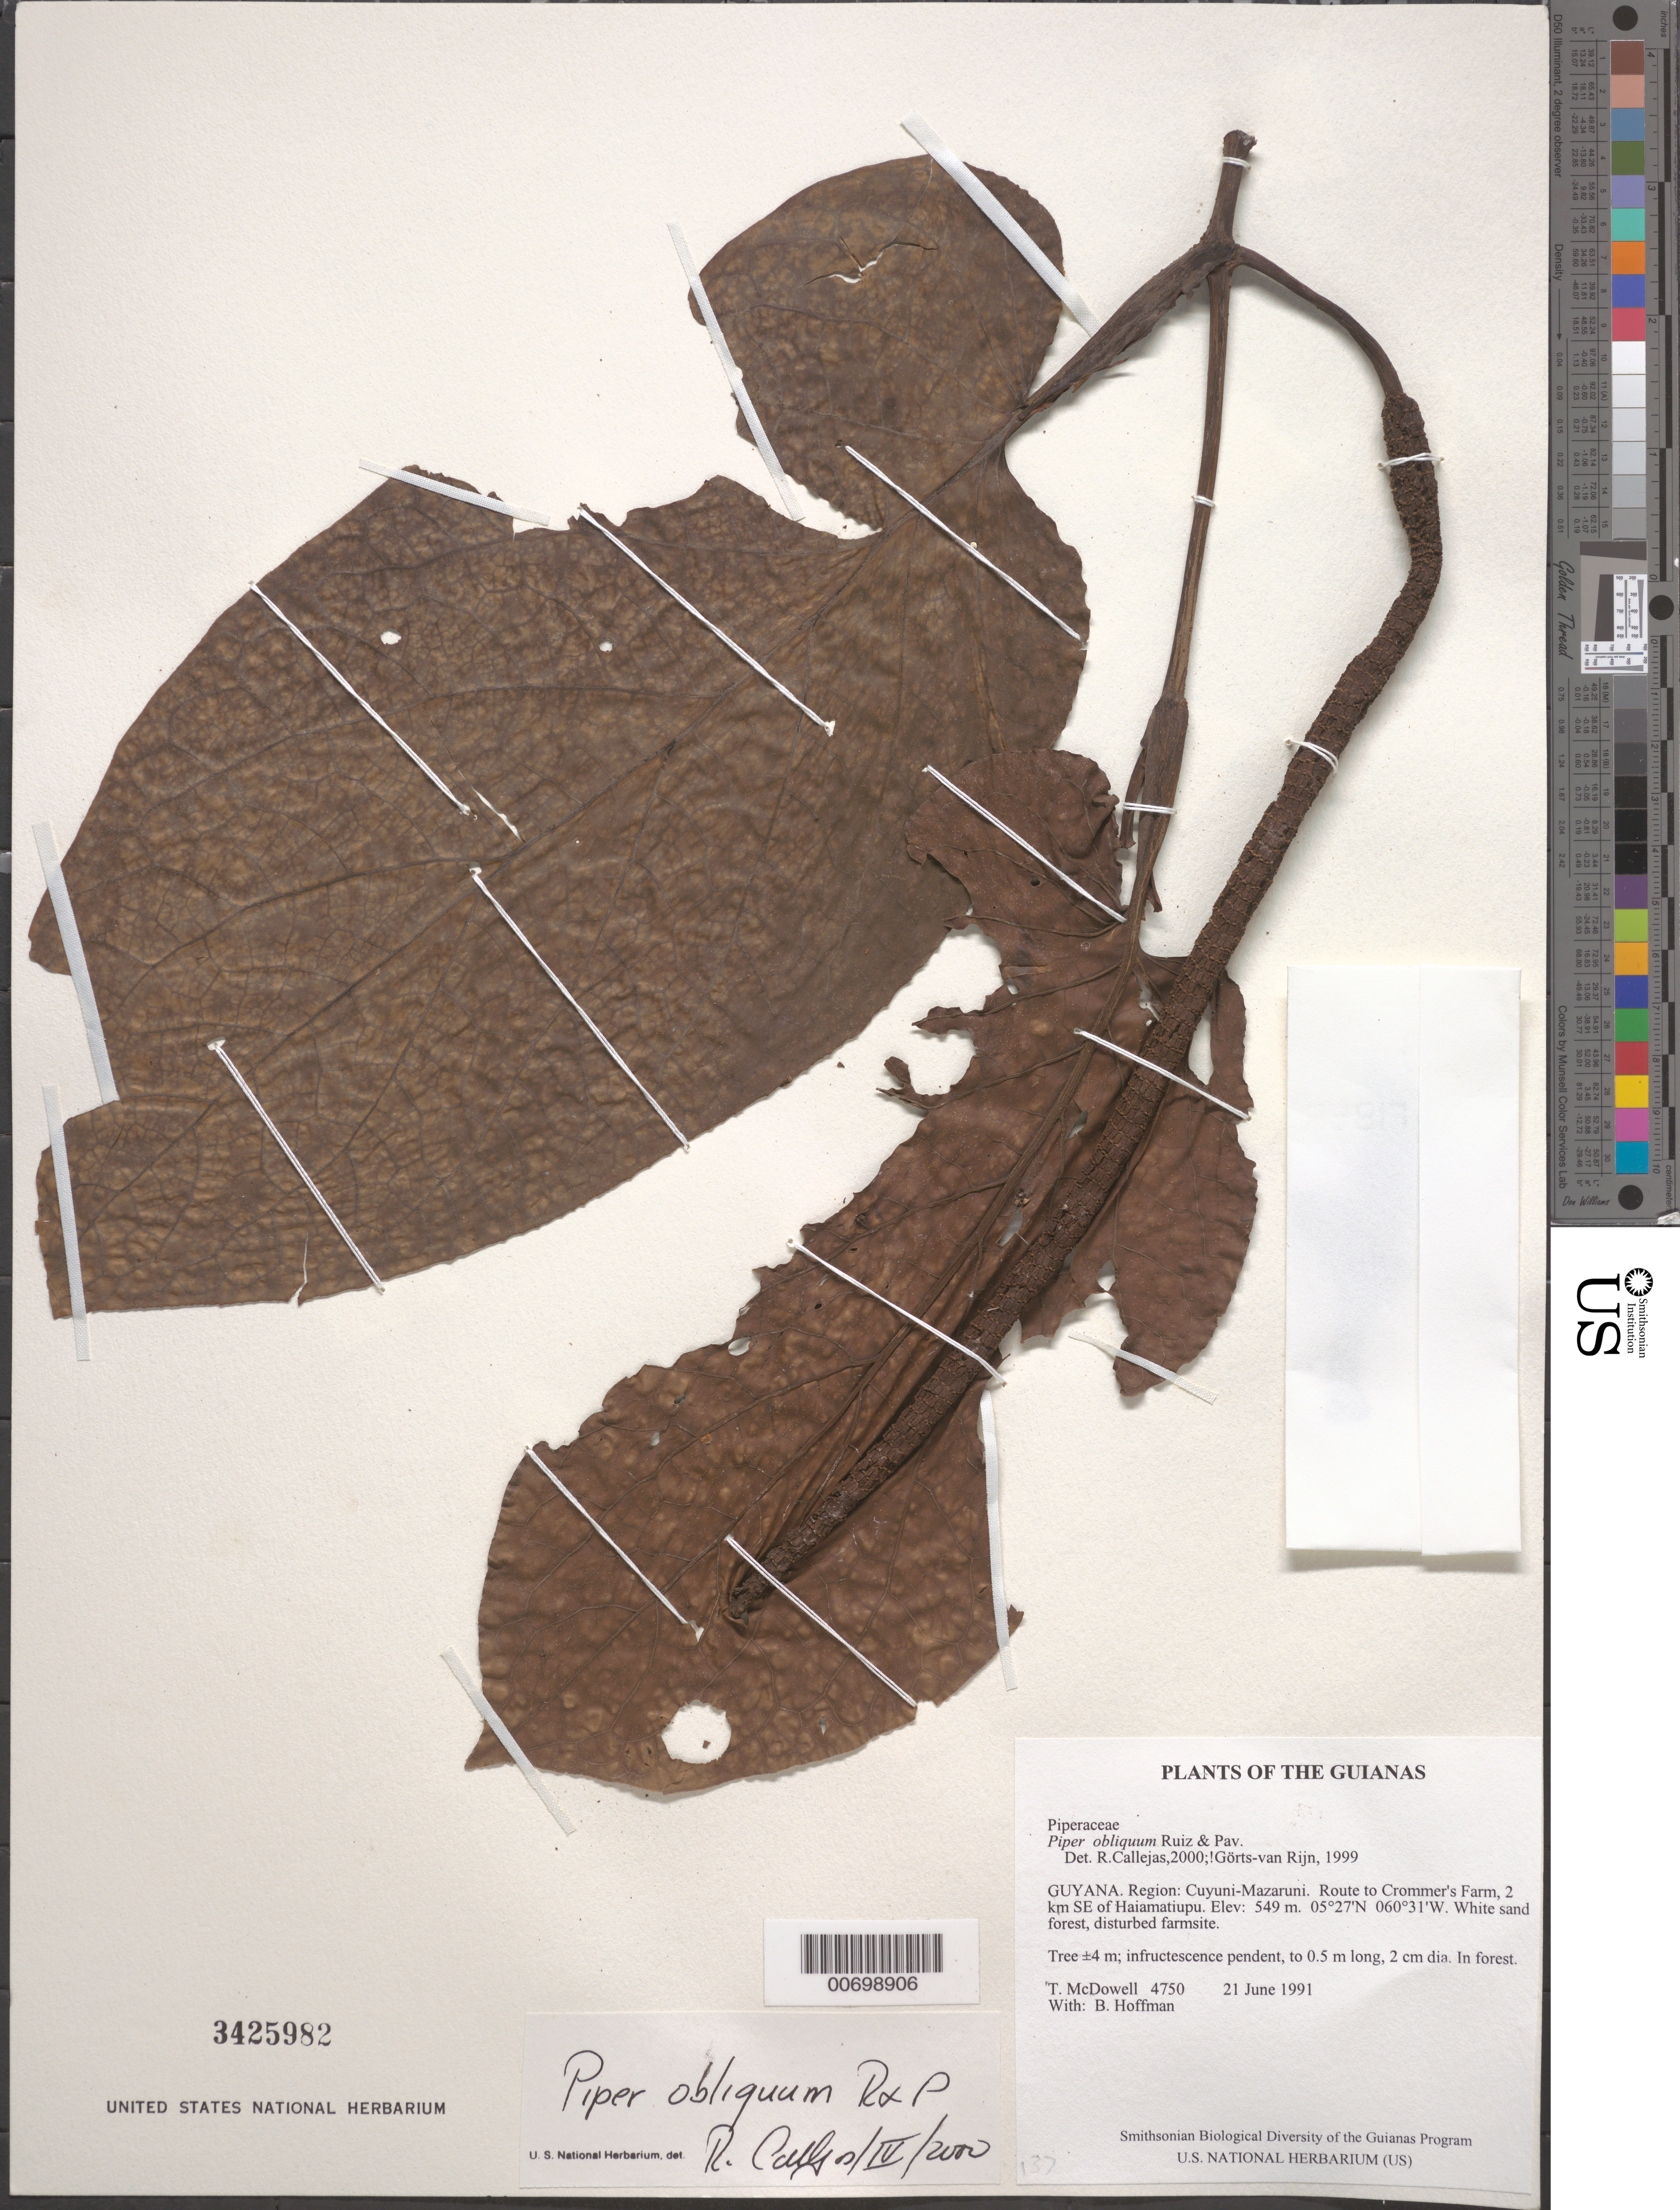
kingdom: Plantae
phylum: Tracheophyta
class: Magnoliopsida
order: Piperales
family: Piperaceae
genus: Piper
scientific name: Piper obliquum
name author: Ruiz & Pav.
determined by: Görts-van Rijn, A. R. A.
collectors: T. McDowell & B. Hoffman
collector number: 4750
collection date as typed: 21 June 1991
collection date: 1991-06-21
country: Guyana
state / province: Cuyuni-Mazaruni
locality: Route to Crommer's Farm, 2 km SE of Haiamatiupu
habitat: White sand forest, disturbed farmsite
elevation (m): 550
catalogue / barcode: US 3425982